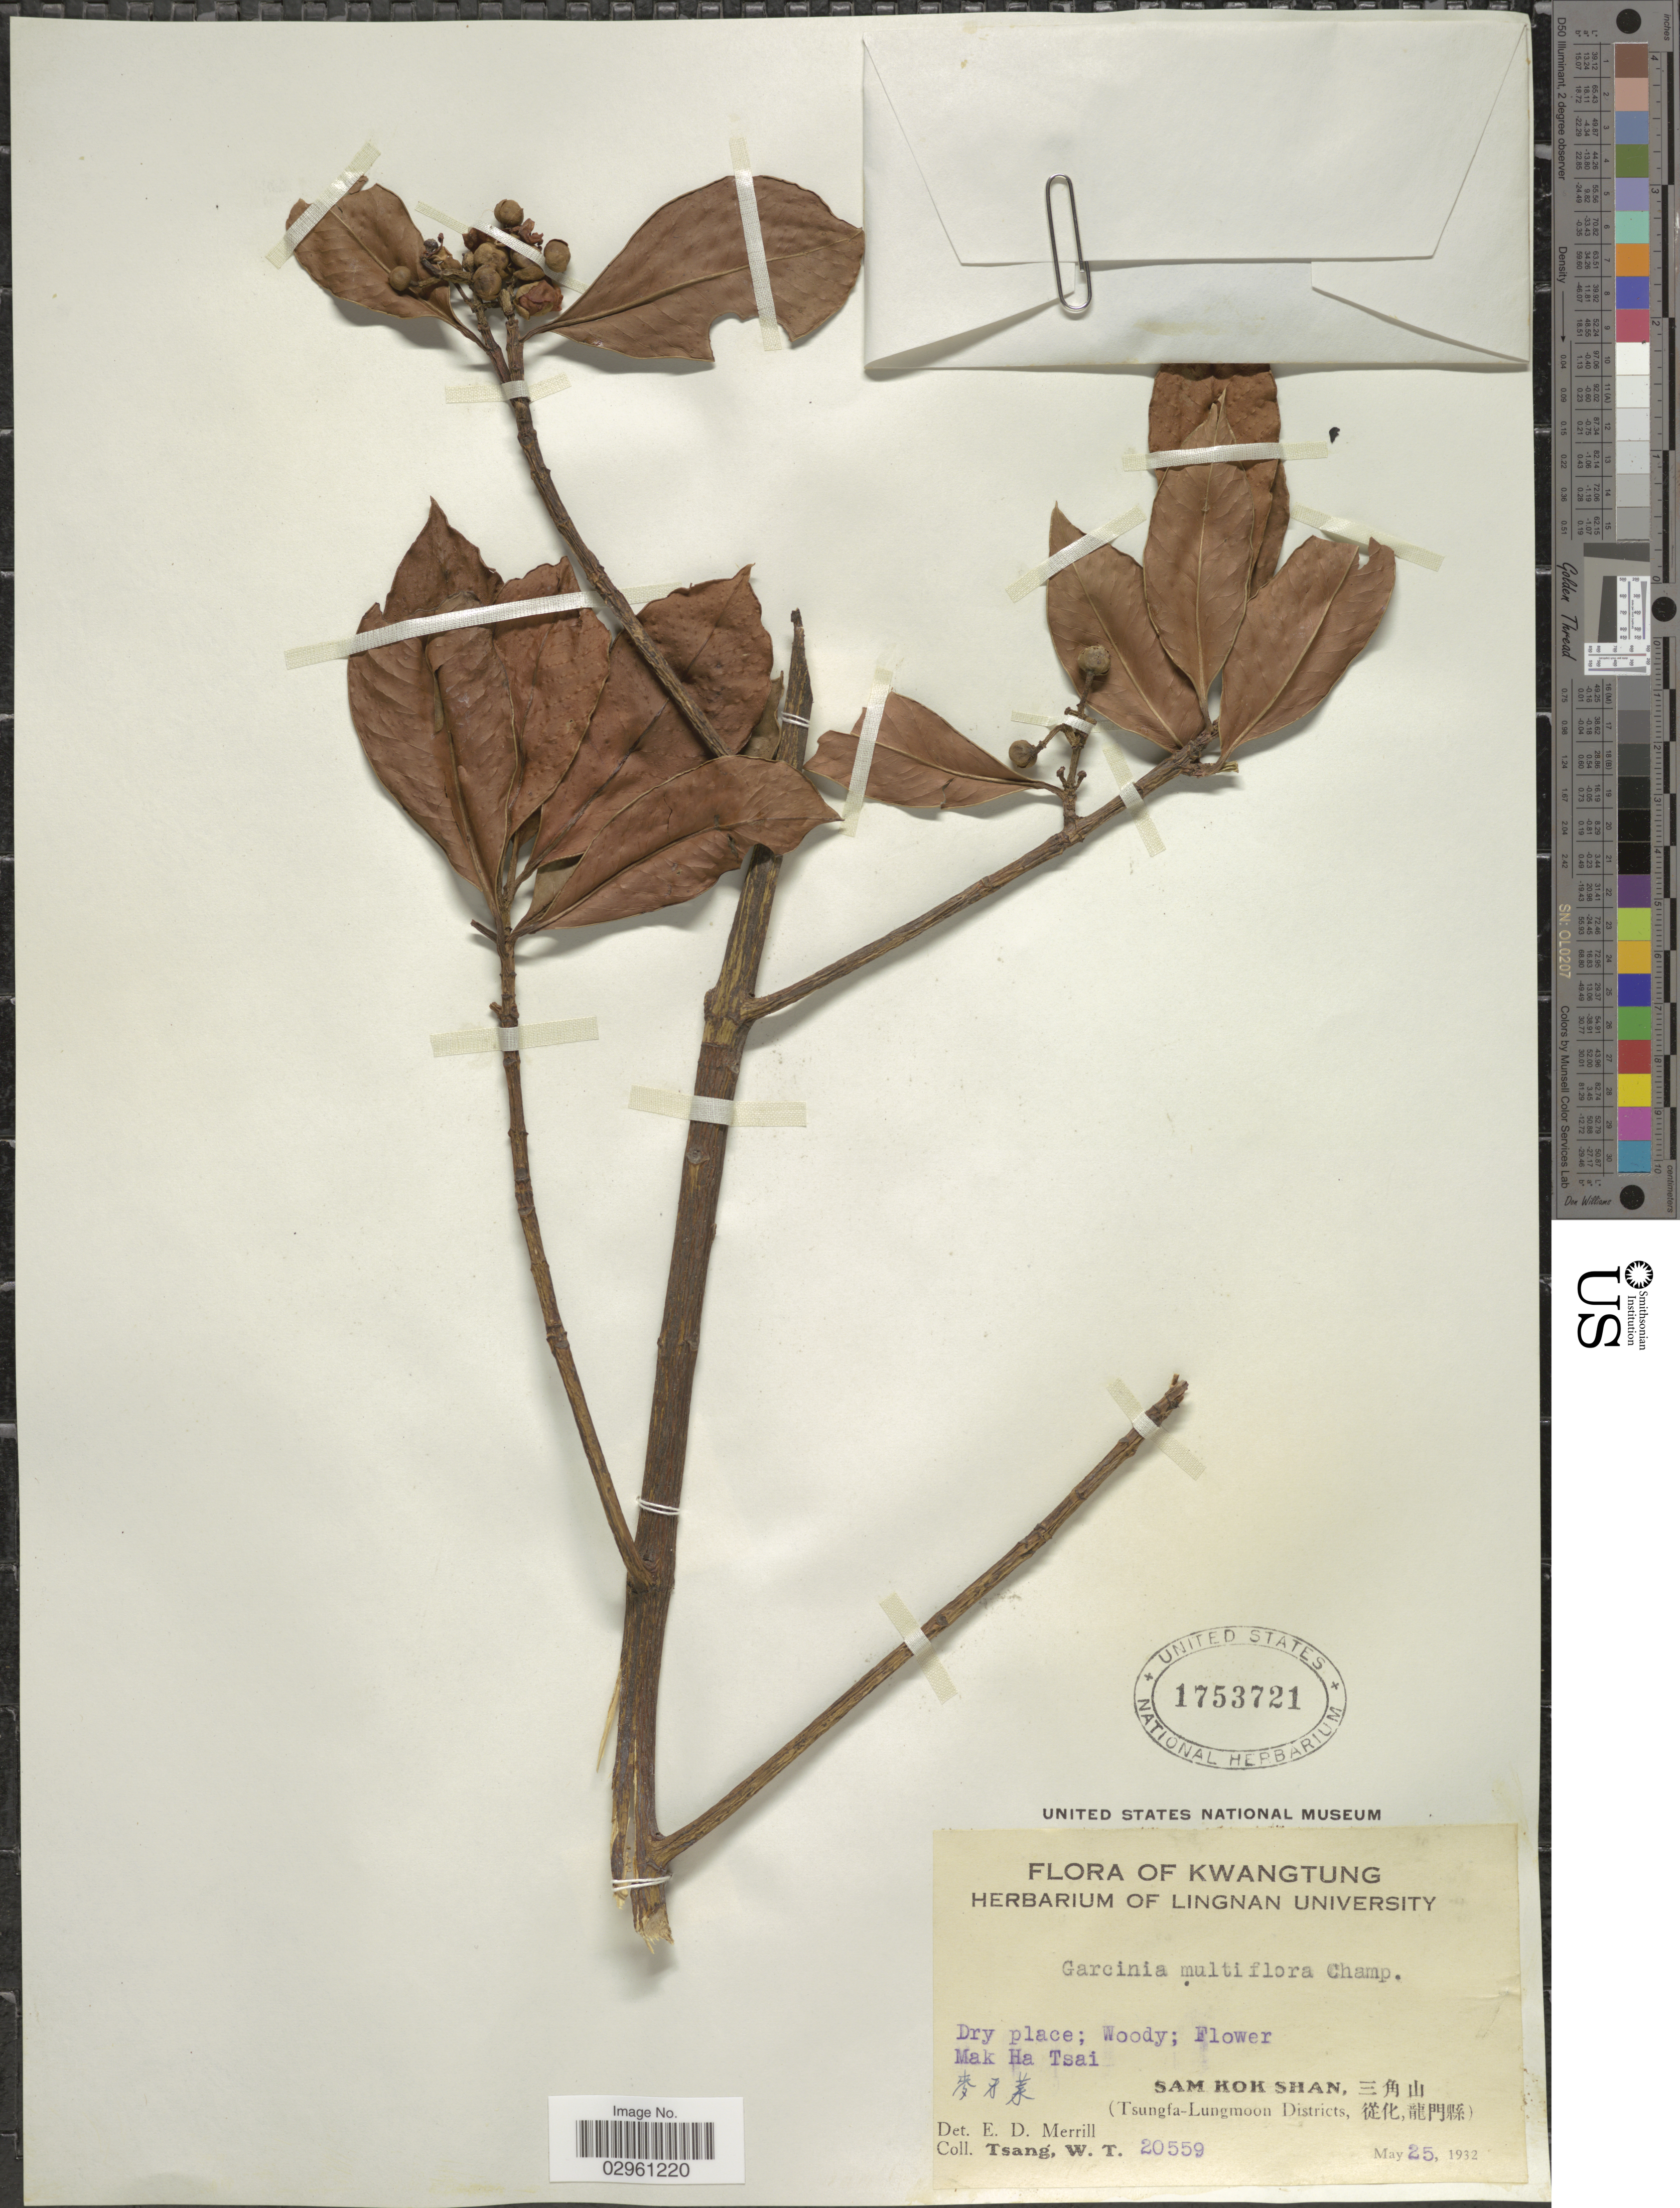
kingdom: Plantae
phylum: Tracheophyta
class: Magnoliopsida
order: Malpighiales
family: Clusiaceae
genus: Garcinia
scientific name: Garcinia multiflora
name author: Champ. ex Benth.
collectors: W. T. Tsang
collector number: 20559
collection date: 1932-05-25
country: China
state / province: Guangdong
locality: Kwangtung. Mak Ha Tsai. Sam Kok Shan, (Tsungfa-Lungmoon Districts)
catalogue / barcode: US 1753721